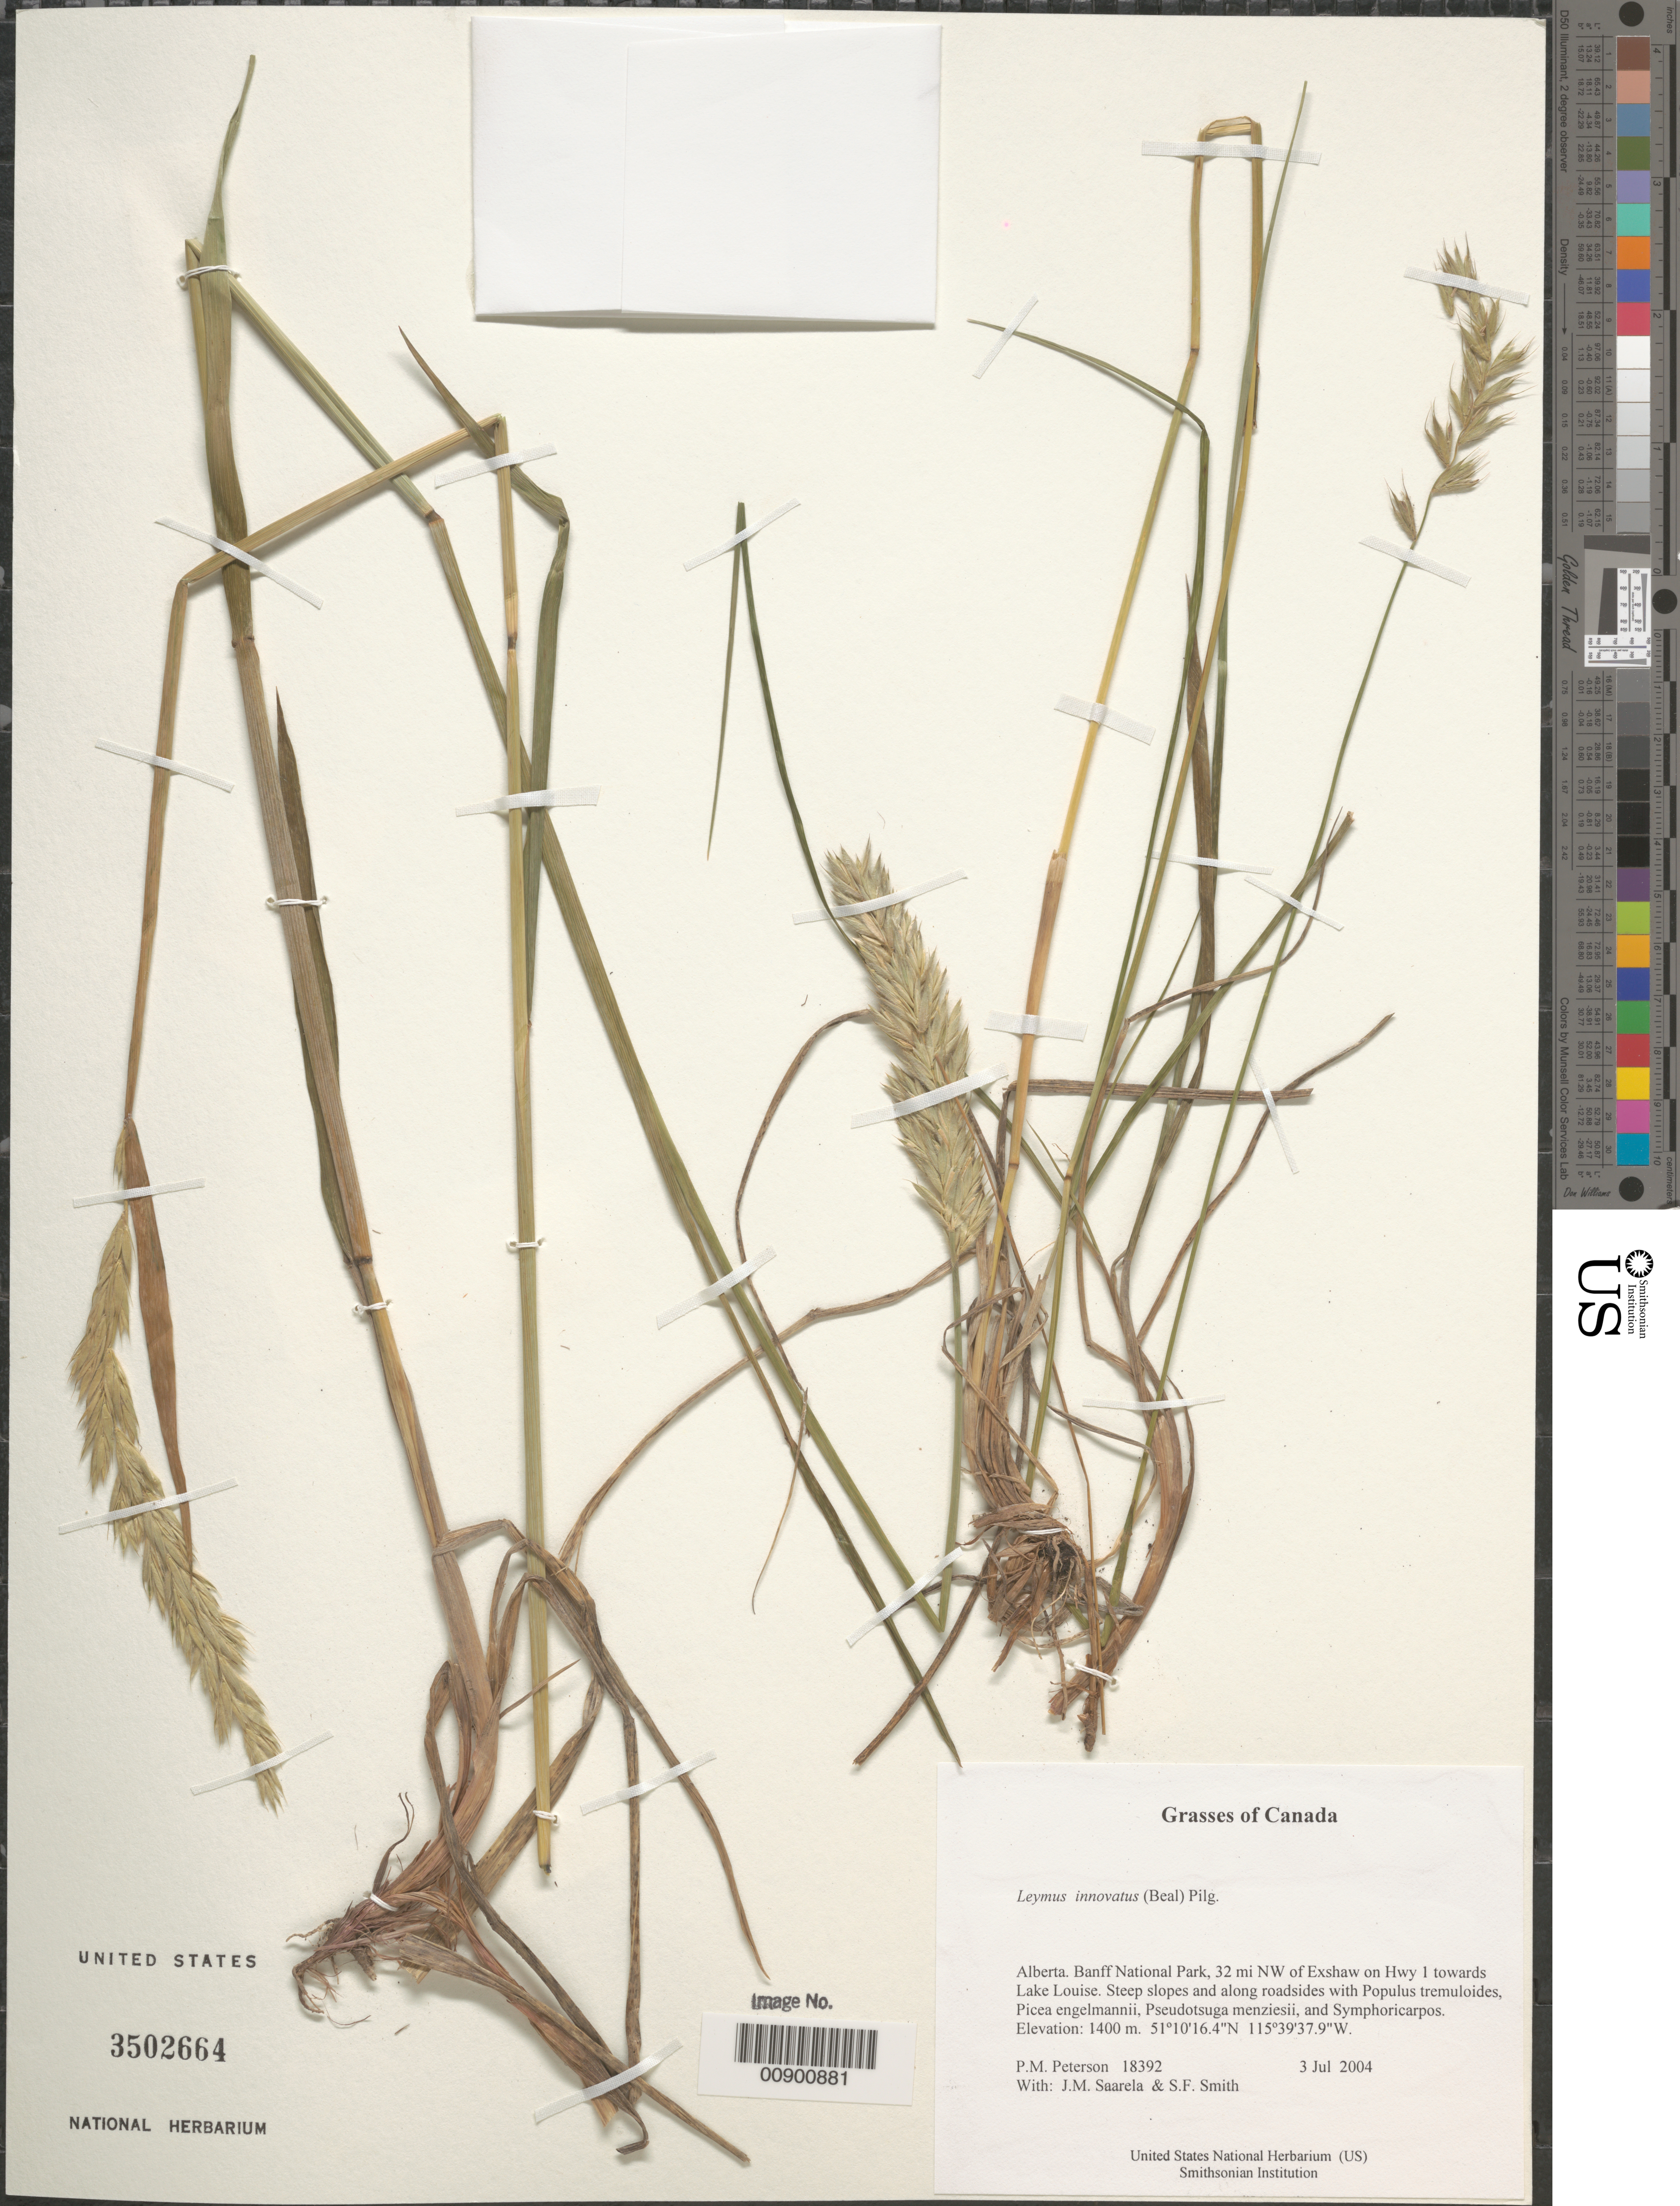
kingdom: Plantae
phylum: Tracheophyta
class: Liliopsida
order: Poales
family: Poaceae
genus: Leymus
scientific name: Leymus innovatus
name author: (W.J. Beal) Pilg.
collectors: P. M. Peterson, J. Saarela & S.F. Smith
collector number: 18392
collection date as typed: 03 Jul 2004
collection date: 2004-07-03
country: Canada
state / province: Alberta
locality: Banff National Park, 32 mi NW of Exshaw on Hwy 1 towards Lake Louise. Steep slopes and along roadsides with Populus tremuloides, Picea engelmannii, Pseudotsuga menziesii, and Symphoricarpos.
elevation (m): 1400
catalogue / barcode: US 3502664